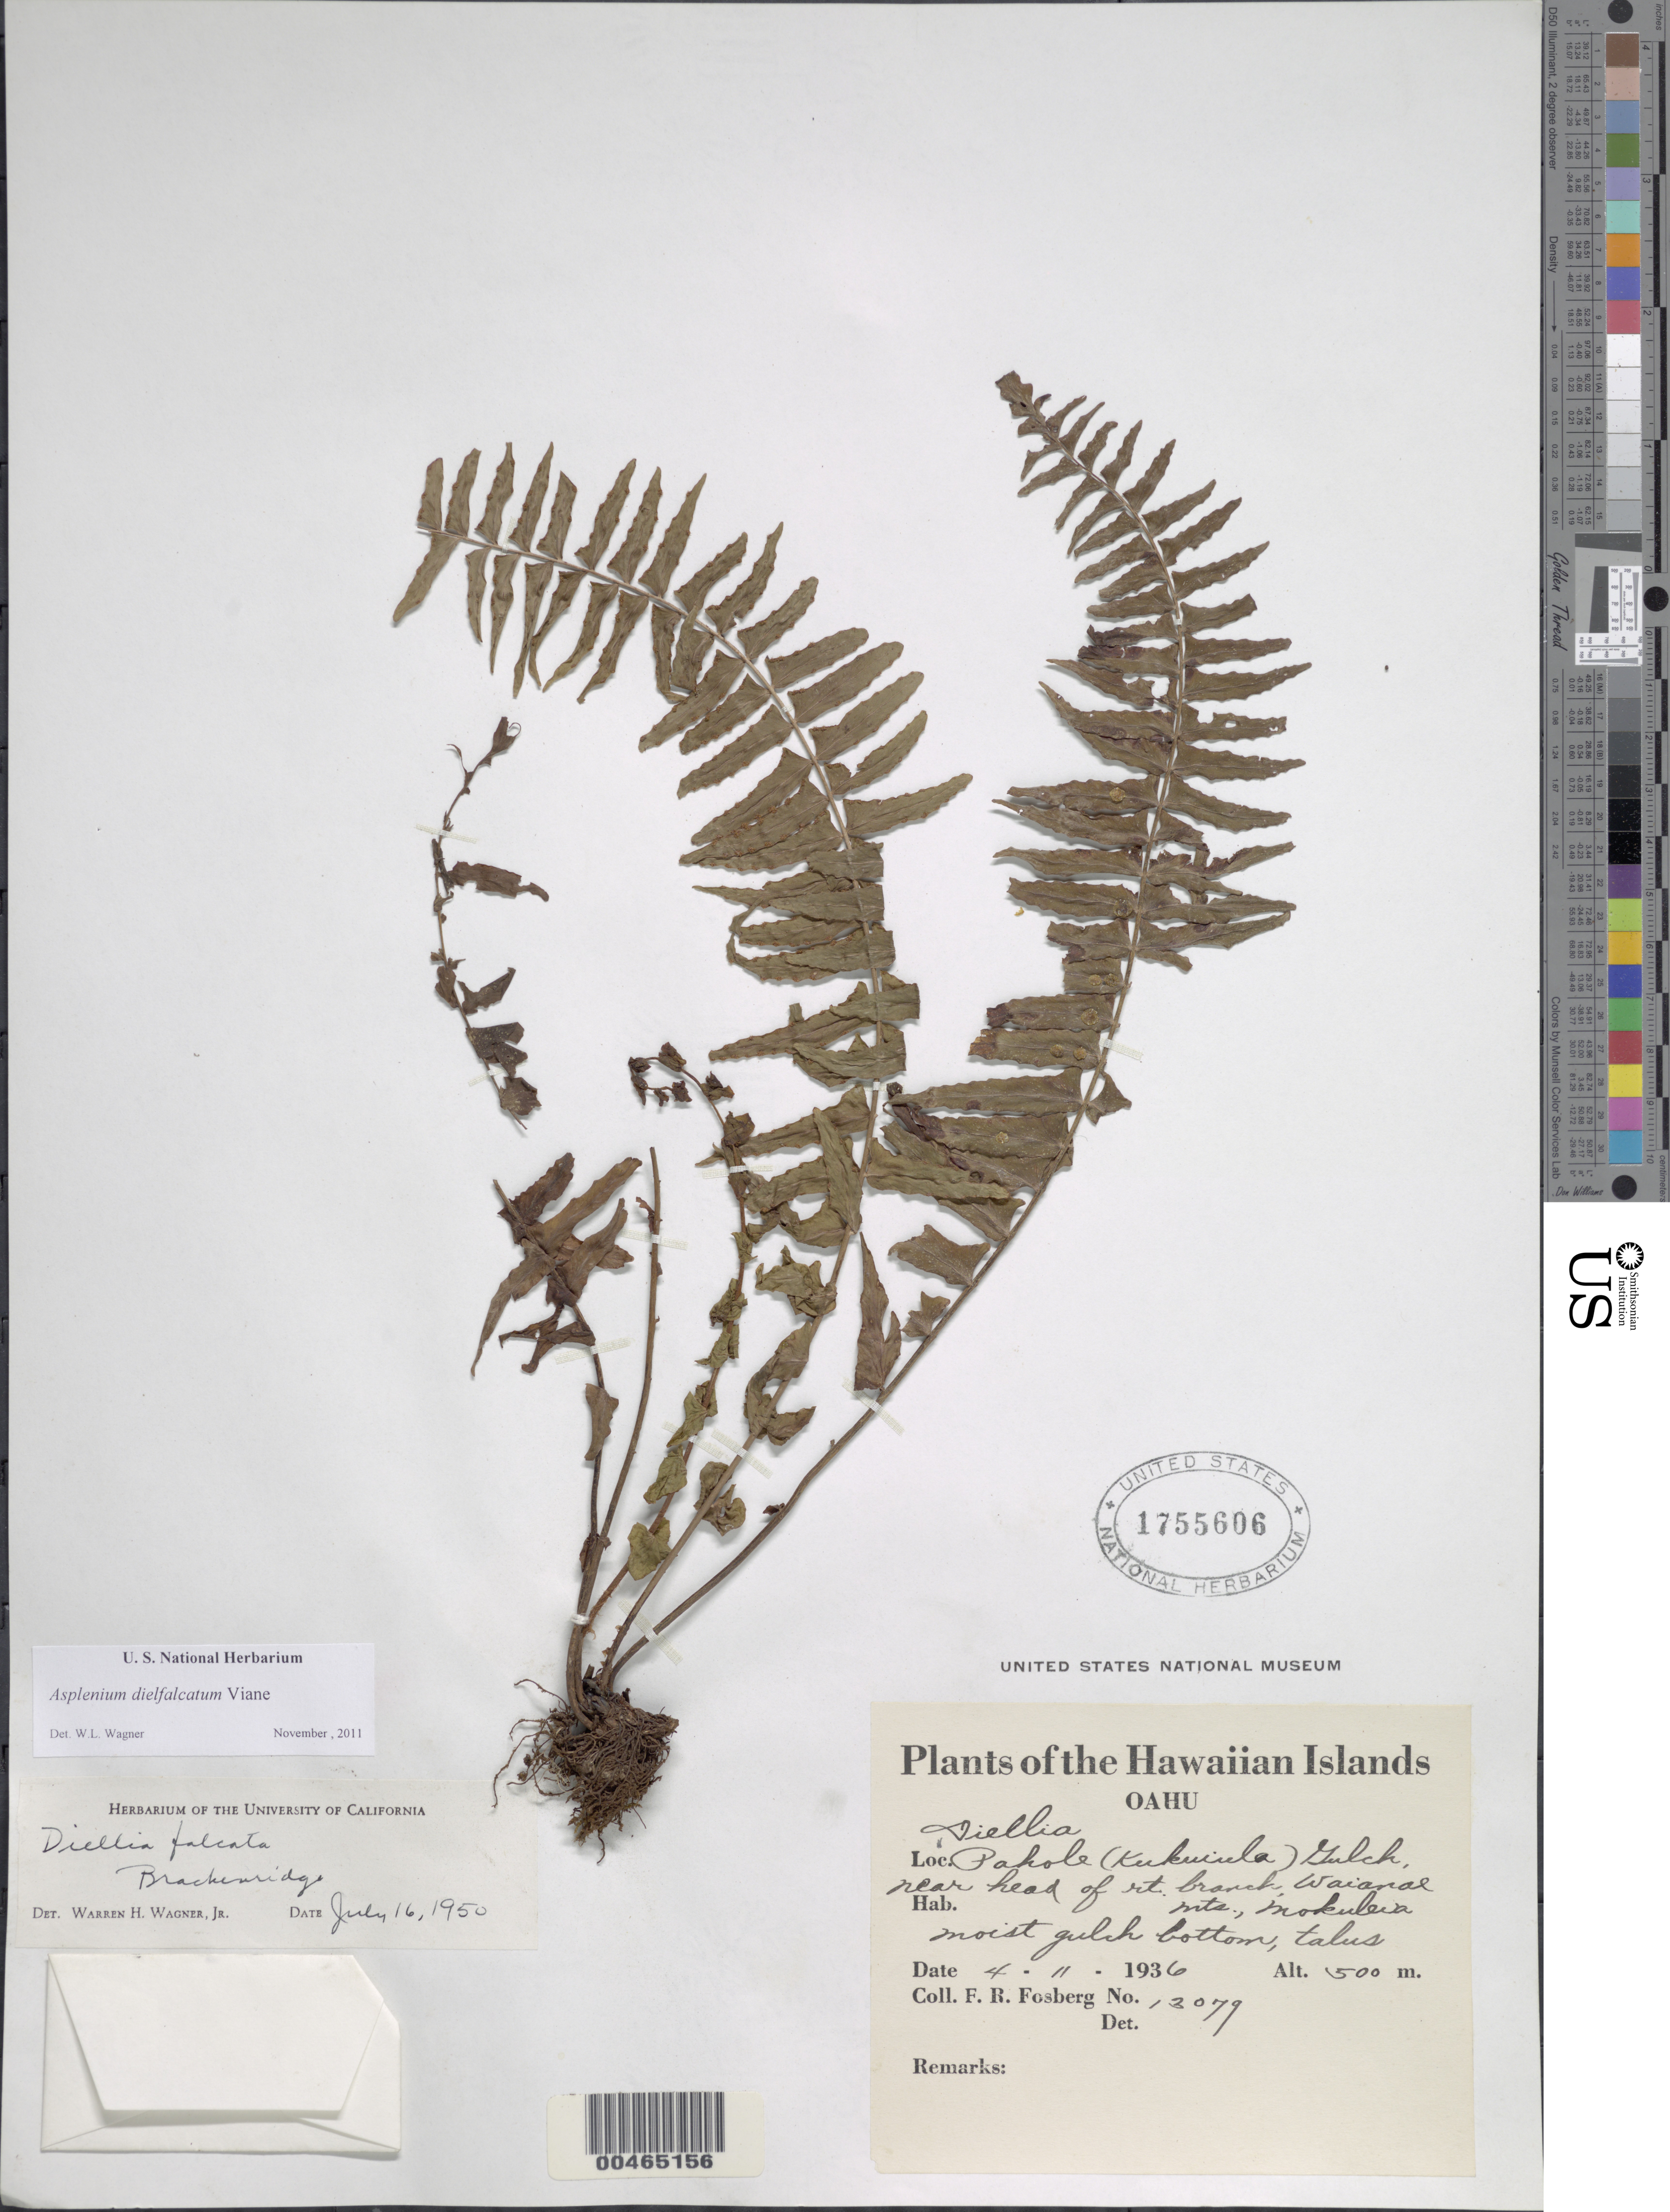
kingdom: Plantae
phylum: Tracheophyta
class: Polypodiopsida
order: Polypodiales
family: Aspleniaceae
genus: Asplenium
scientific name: Asplenium dielfalcatum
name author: Viane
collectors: F. R. Fosberg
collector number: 13079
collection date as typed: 11 Apr 1936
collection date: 1936-04-11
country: United States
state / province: Hawaii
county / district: Honolulu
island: Oahu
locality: Pahole (Kukuiula) Gulch, Waianae Mountains, Mokuleia, Oahu; rear head of rt. branch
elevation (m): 500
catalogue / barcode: US 1755606